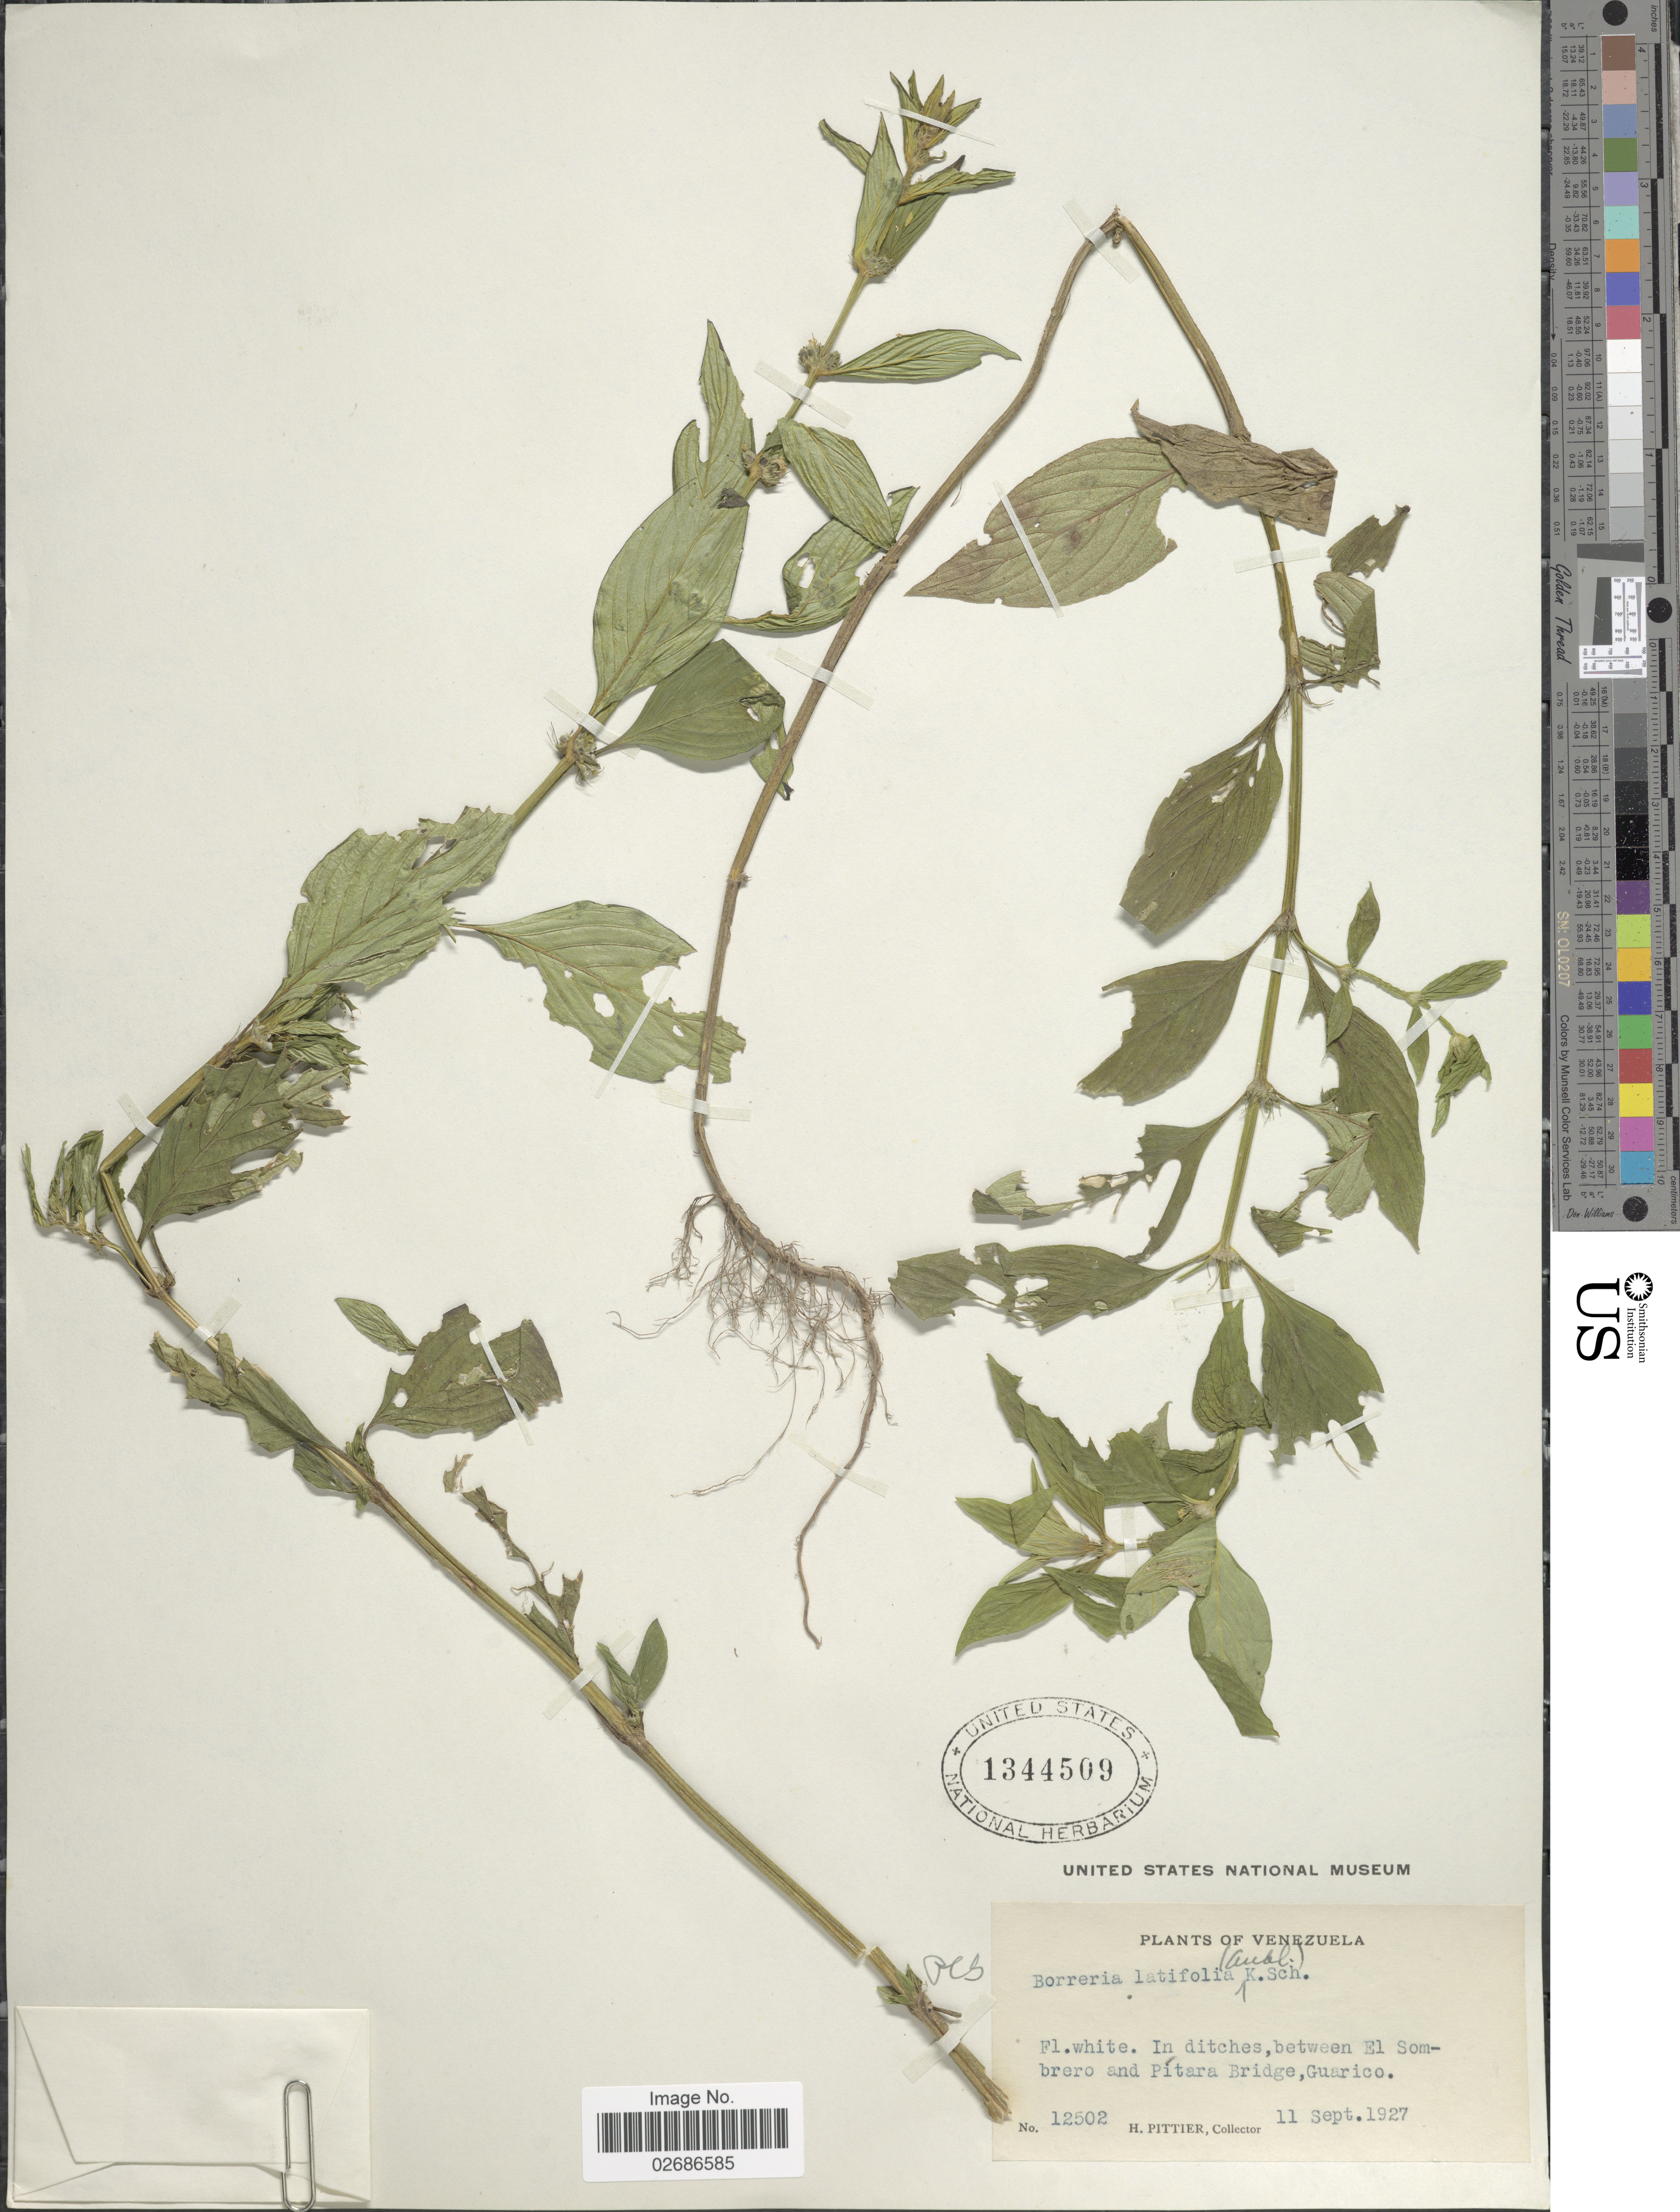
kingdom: Plantae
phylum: Tracheophyta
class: Magnoliopsida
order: Gentianales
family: Rubiaceae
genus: Borreria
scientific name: Borreria latifolia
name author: (Aubl.) K. Schum.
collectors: H. F. Pittier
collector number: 12502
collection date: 1927-09-11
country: Venezuela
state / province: Guárico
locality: In ditches, between El Sombrero and Pitara Bridge, Guarico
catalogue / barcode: US 1344509